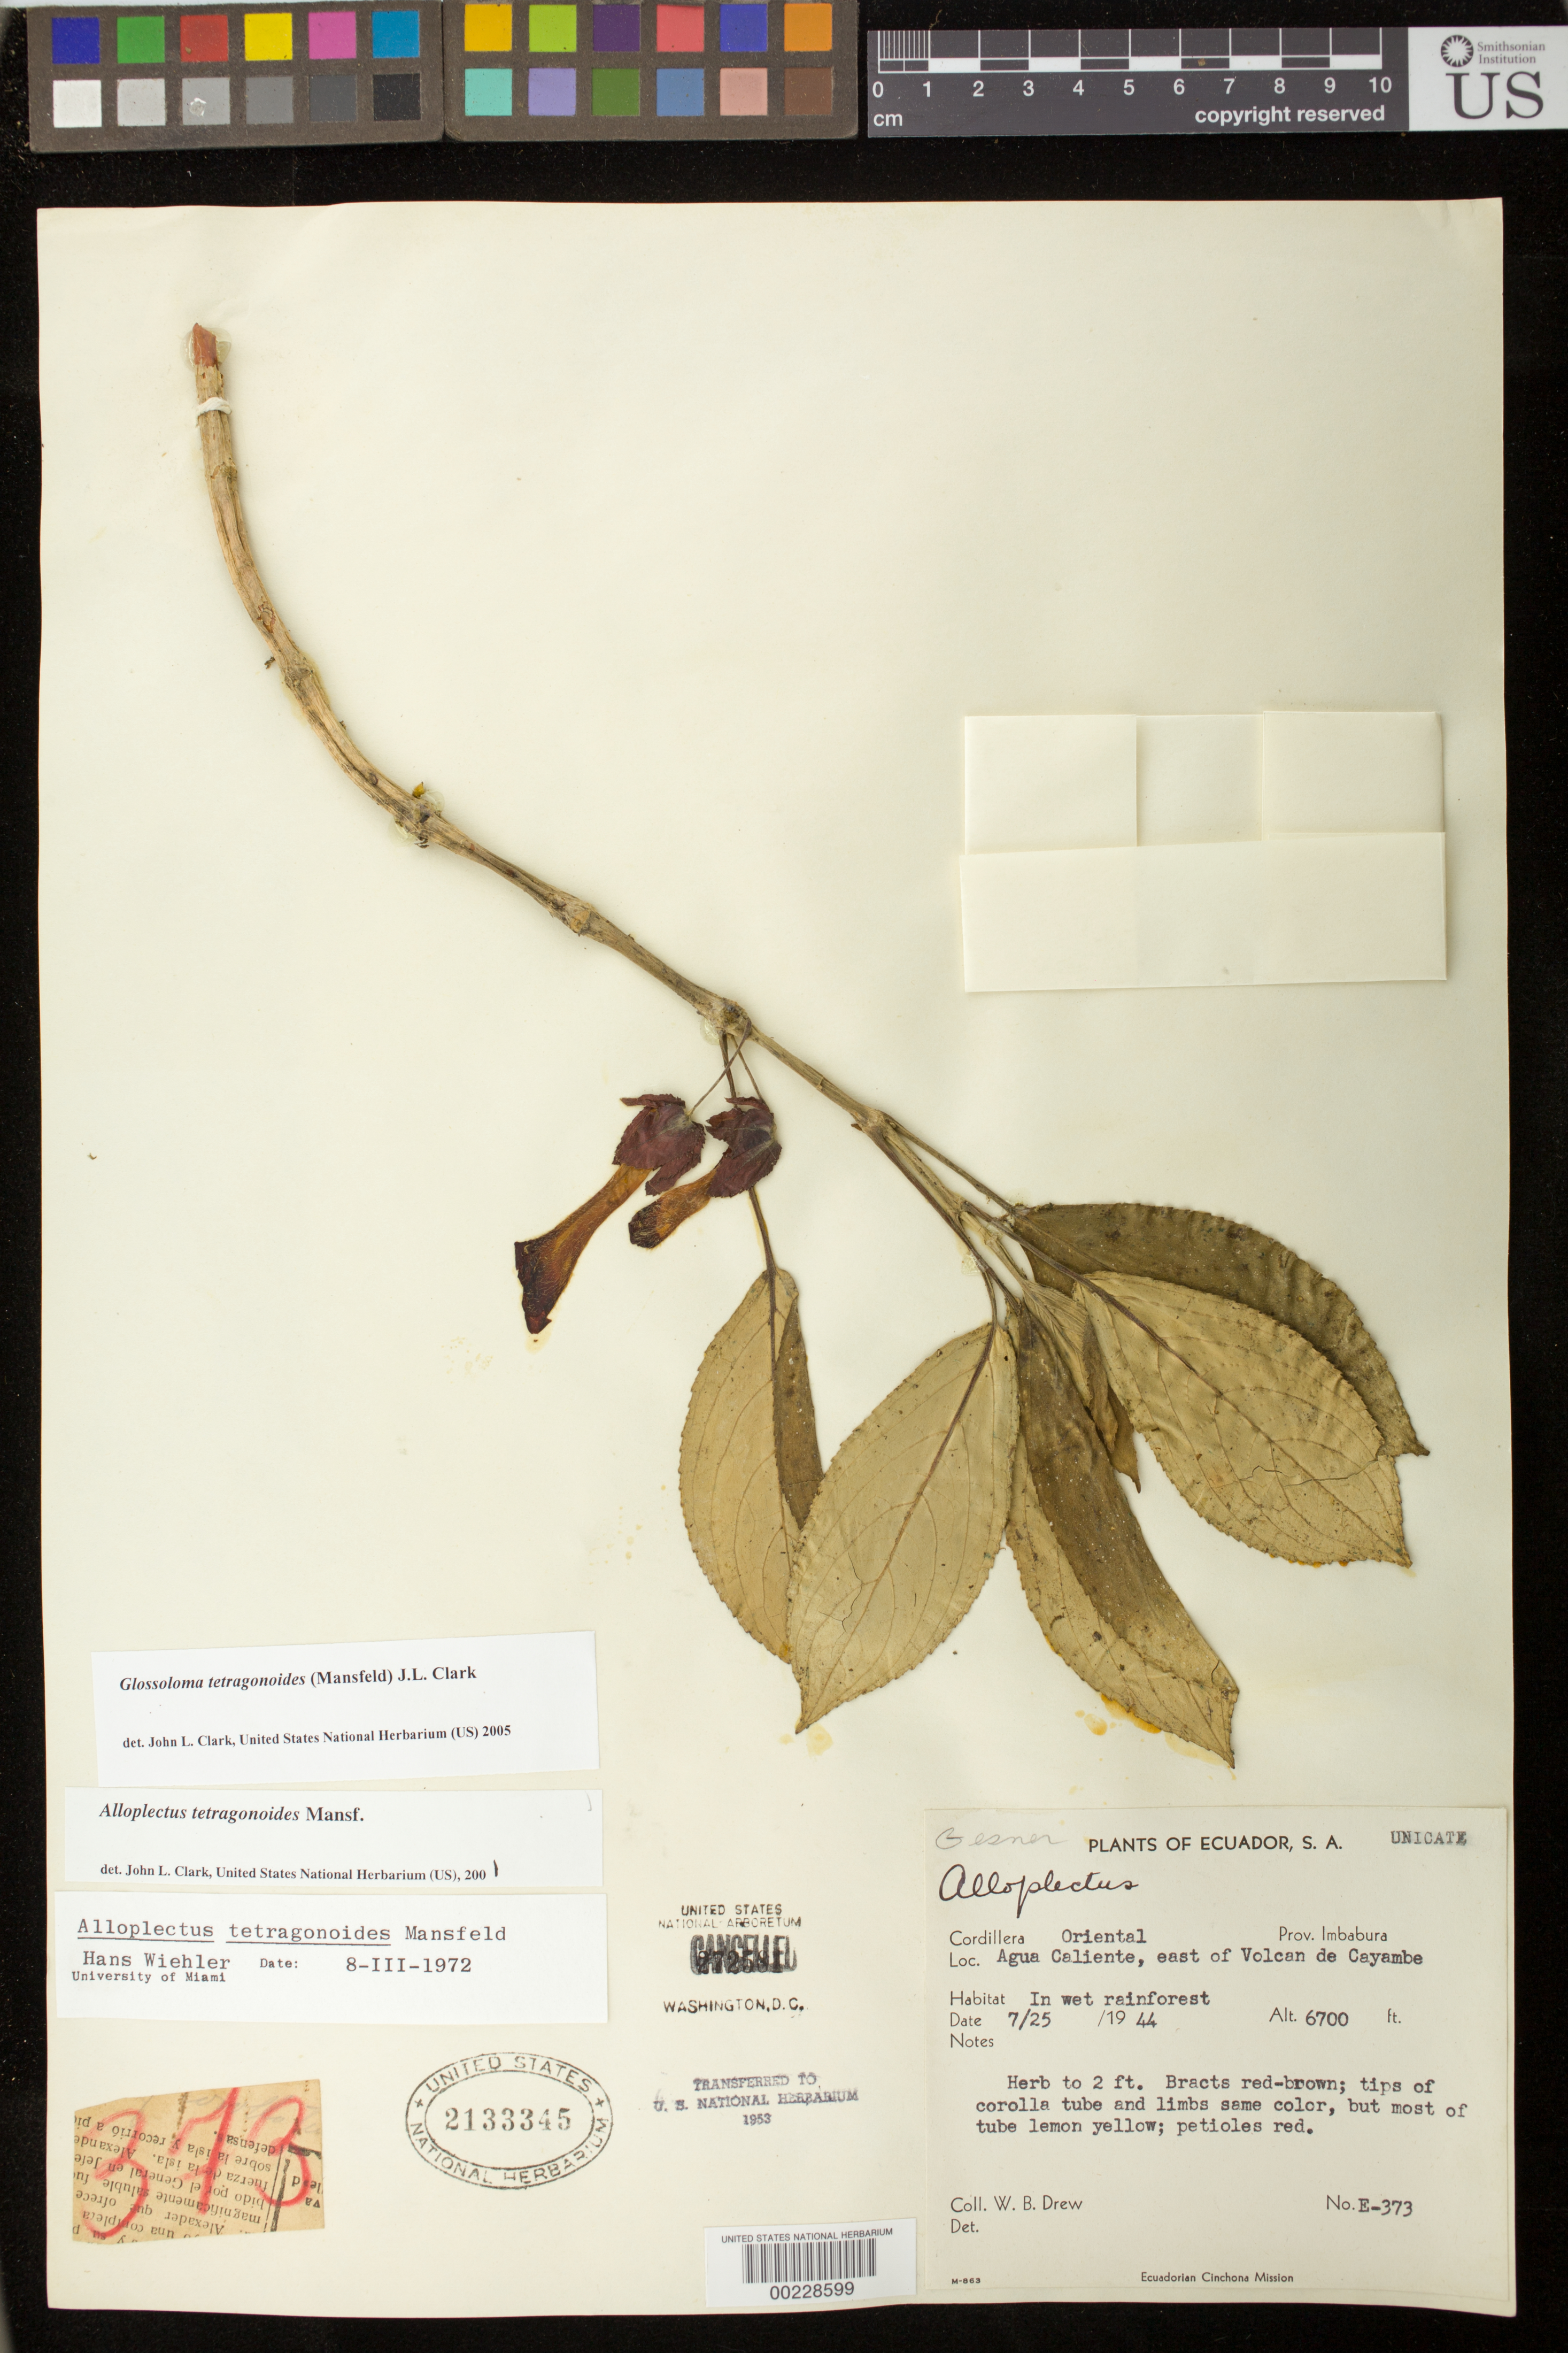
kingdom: Plantae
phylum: Tracheophyta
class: Magnoliopsida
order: Lamiales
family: Gesneriaceae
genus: Glossoloma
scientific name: Glossoloma tetragonoides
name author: (Mansf.) J.L. Clark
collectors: W. B. Drew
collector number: E- 373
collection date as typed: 25 Jul 1944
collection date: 1944-07-25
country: Ecuador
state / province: Imbabura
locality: Cordillera Oriental, Agua Caliente, east of Volcan de Cayambe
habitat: In wet rainforest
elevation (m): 2042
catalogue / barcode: US 2133345